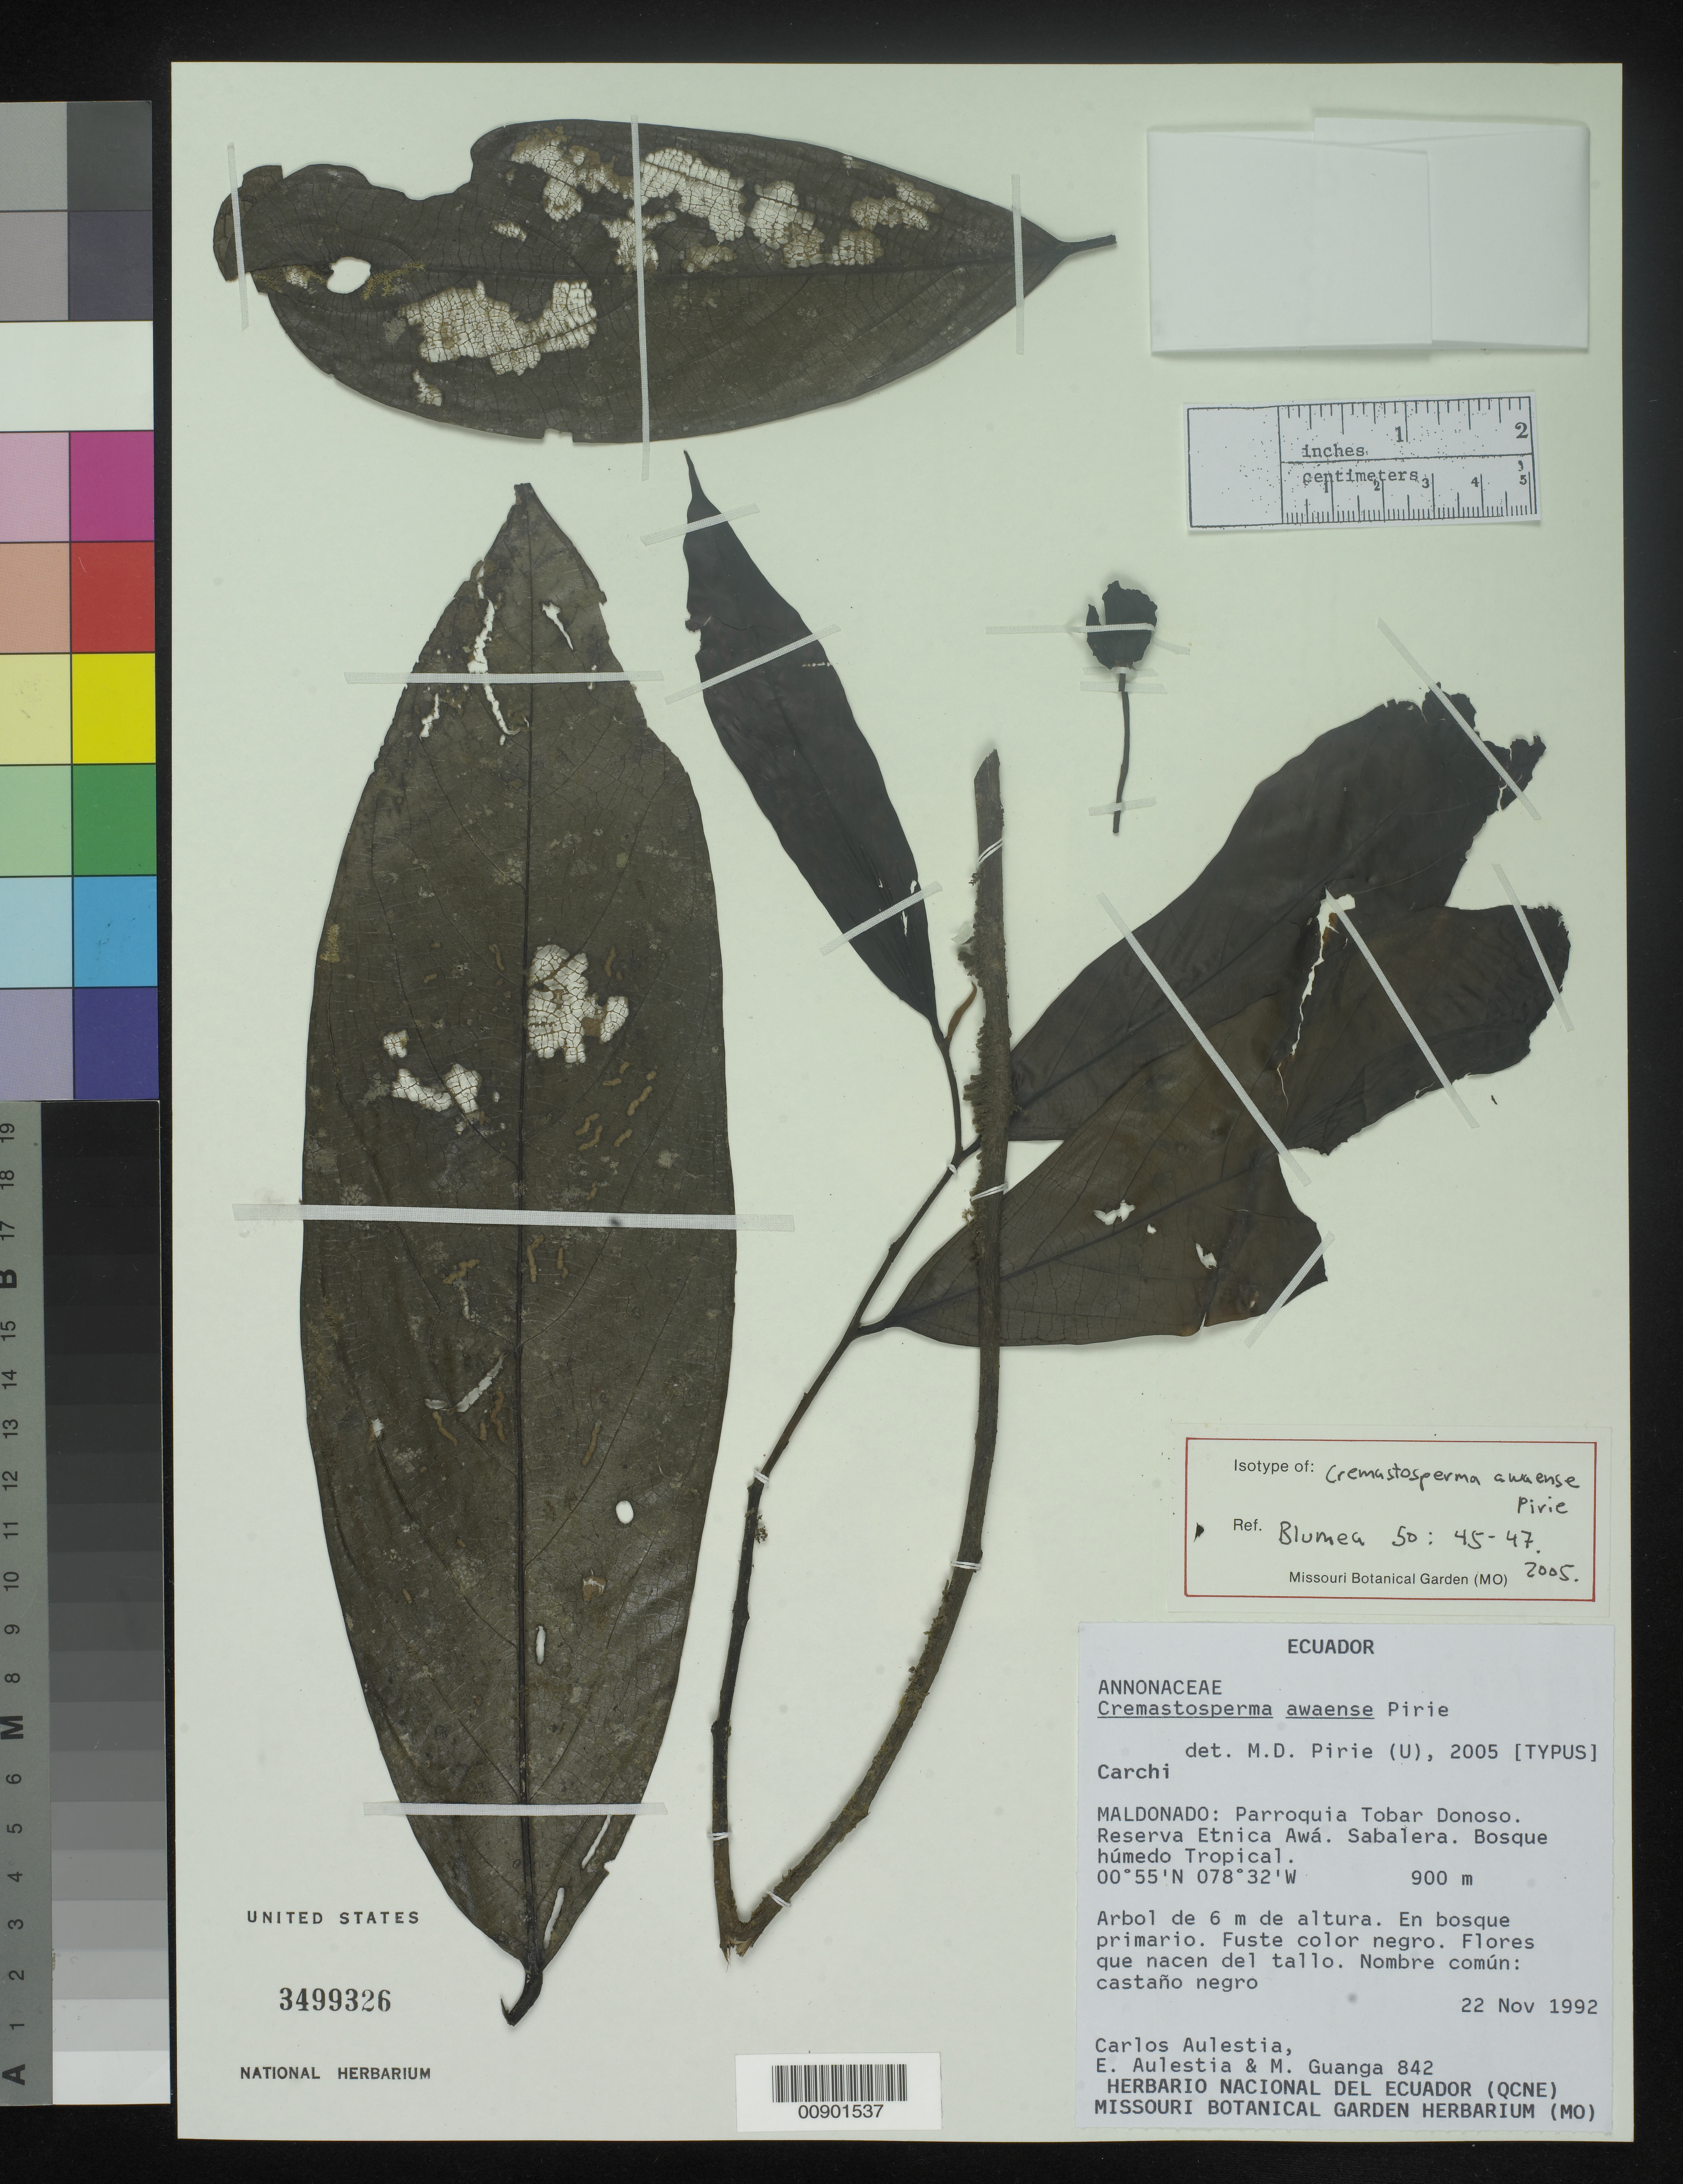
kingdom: Plantae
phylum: Tracheophyta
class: Magnoliopsida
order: Magnoliales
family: Annonaceae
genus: Cremastosperma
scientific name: Cremastosperma awaense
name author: Pirie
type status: Isotype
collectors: C. Aulestia, E. Aulestia & M. Guanga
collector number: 842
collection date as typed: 22 Nov 1992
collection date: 1992-11-22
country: Ecuador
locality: Maldonado: Parroquia Tobar Donoso. Reserva Etnica Awá. Sabalera.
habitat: Bosque humedo tropical.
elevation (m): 900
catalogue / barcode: US 3499326